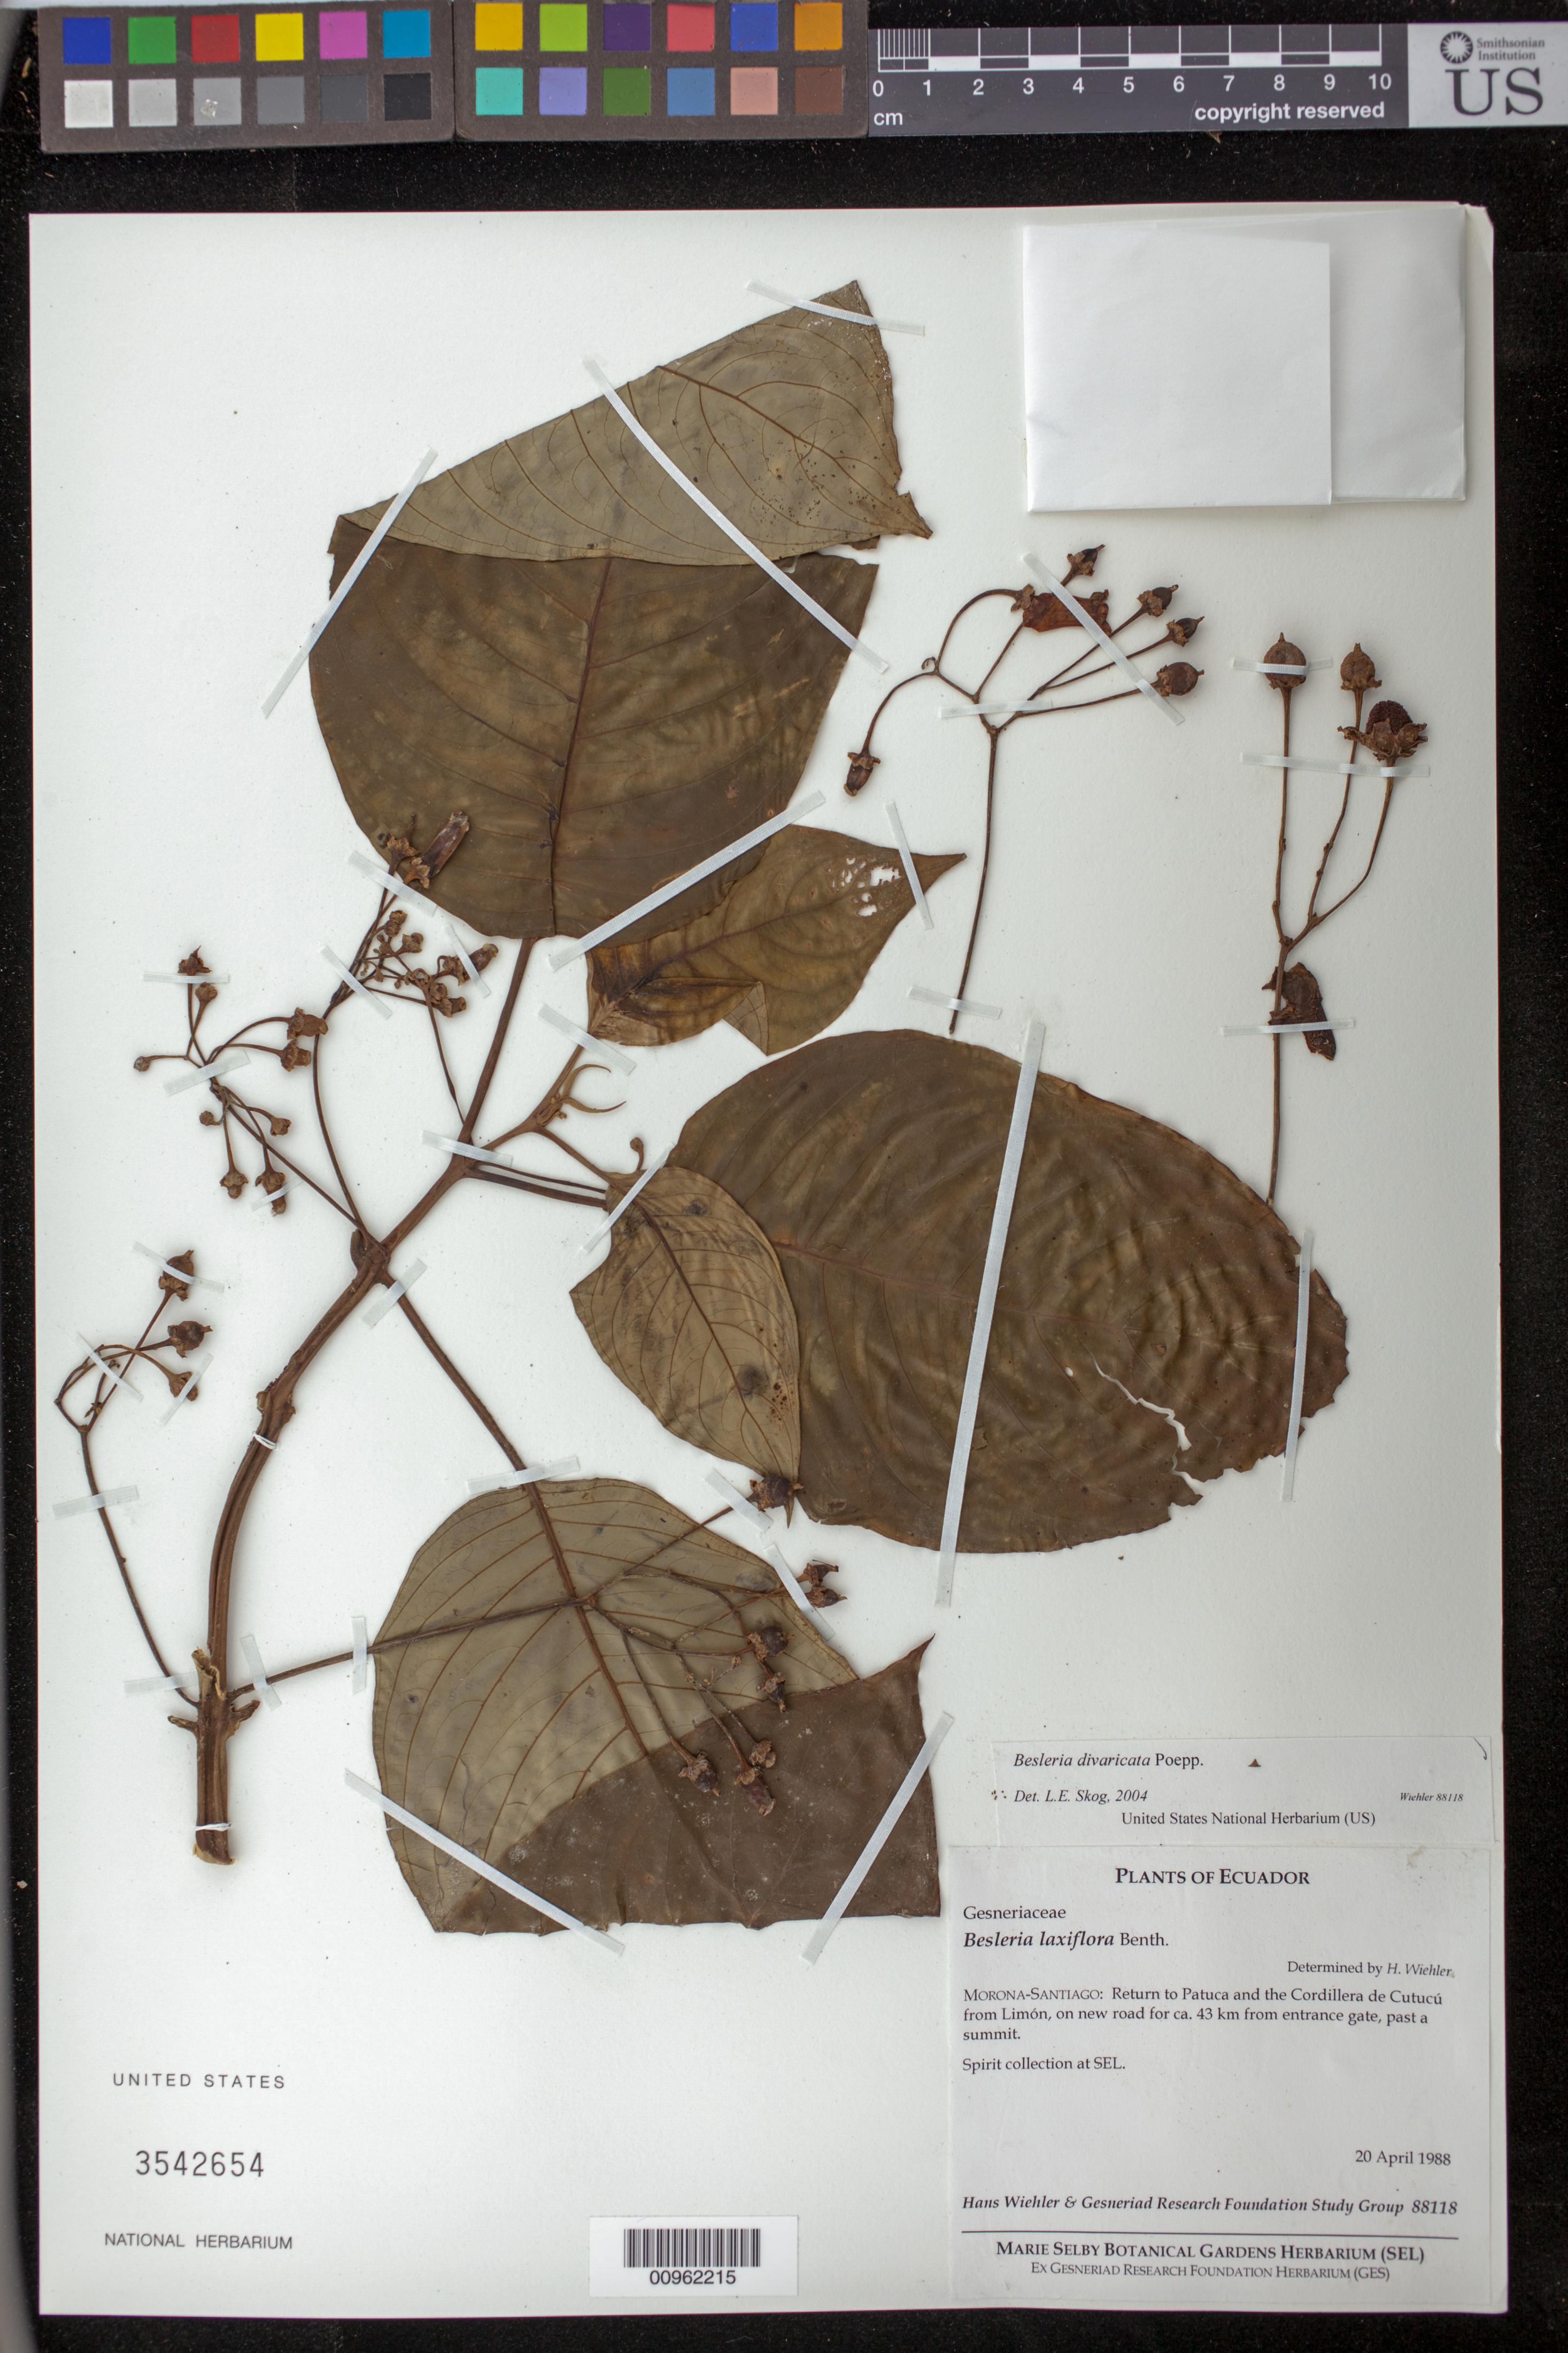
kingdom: Plantae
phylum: Tracheophyta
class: Magnoliopsida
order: Lamiales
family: Gesneriaceae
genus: Besleria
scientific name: Besleria divaricata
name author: Poepp.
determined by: Skog, Laurence E.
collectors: H. J. Wiehler & GRF Study Group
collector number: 88118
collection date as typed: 20 Apr 1988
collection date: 1988-04-20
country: Ecuador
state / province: Morona-Santiago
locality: Morona-Santiago; return to Patuca and the Cordillera de Cutucú from Limón, on new road for ca. 43 km from entrance gate, past a summit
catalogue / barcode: US 3542654